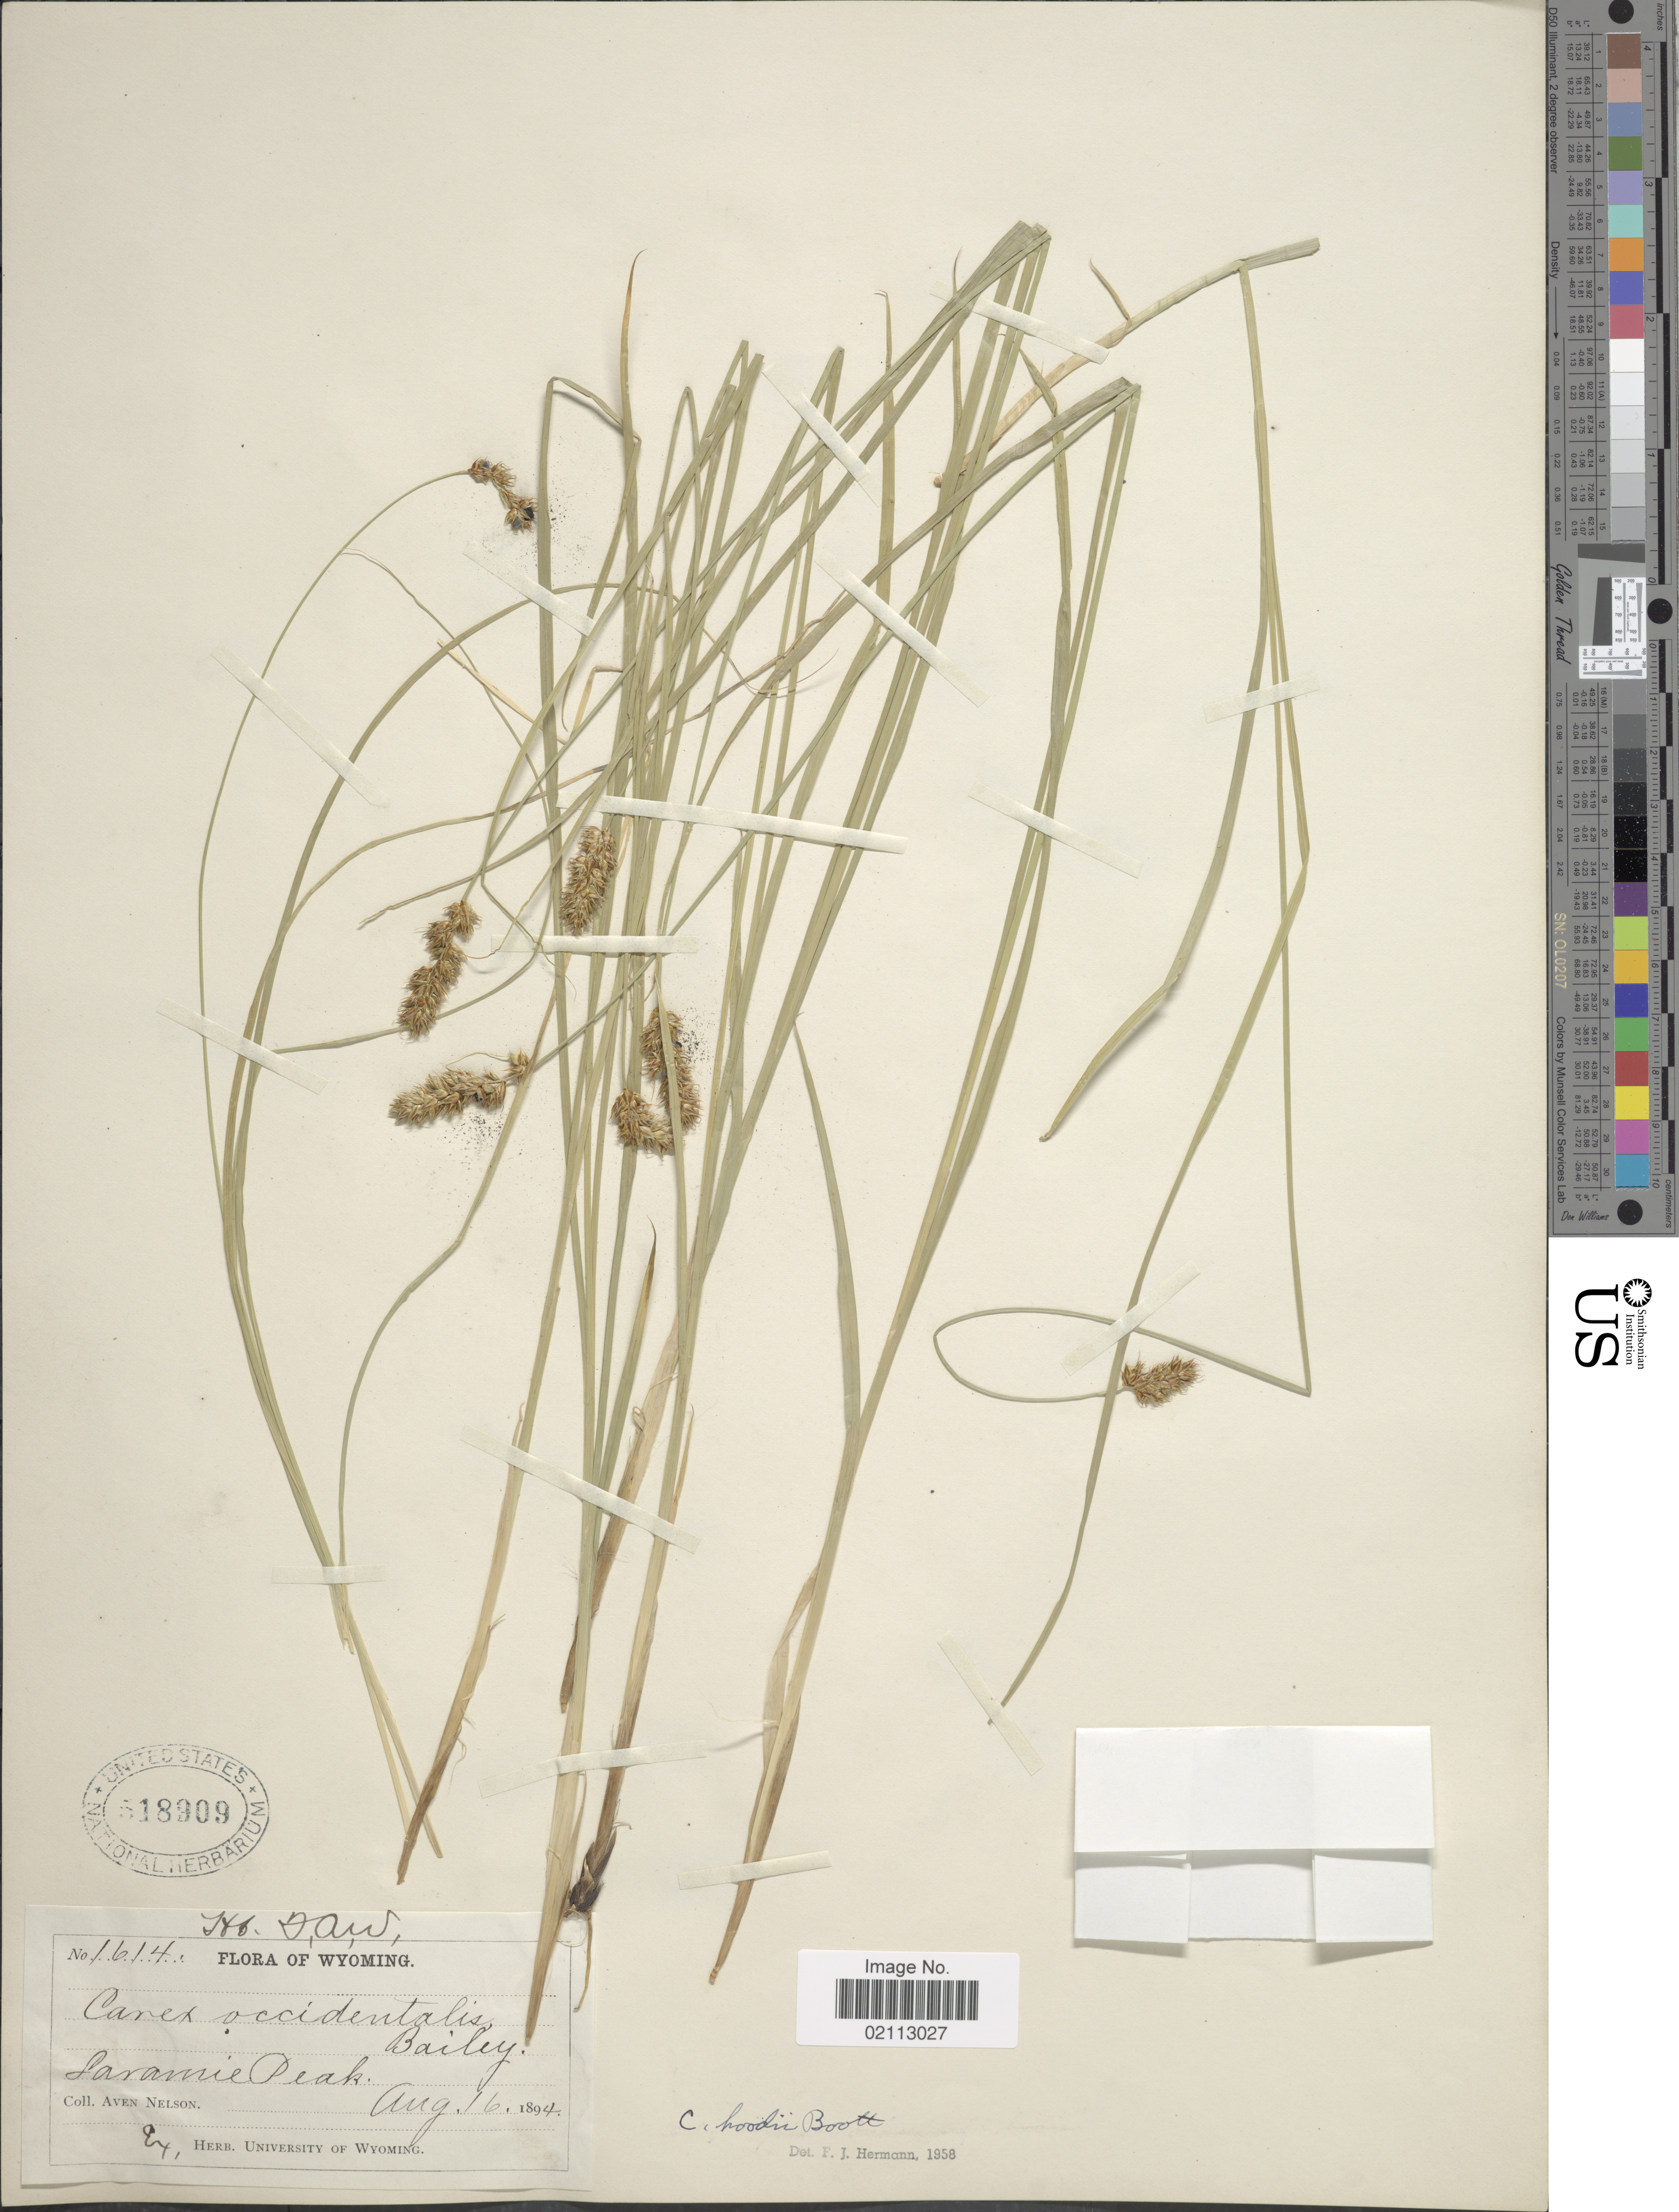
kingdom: Plantae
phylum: Tracheophyta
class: Liliopsida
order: Poales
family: Cyperaceae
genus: Carex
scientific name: Carex hoodii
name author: Boott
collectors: A. Nelson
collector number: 1614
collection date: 1894-08-16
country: United States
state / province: Wyoming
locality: Laramie Peak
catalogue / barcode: US 518909